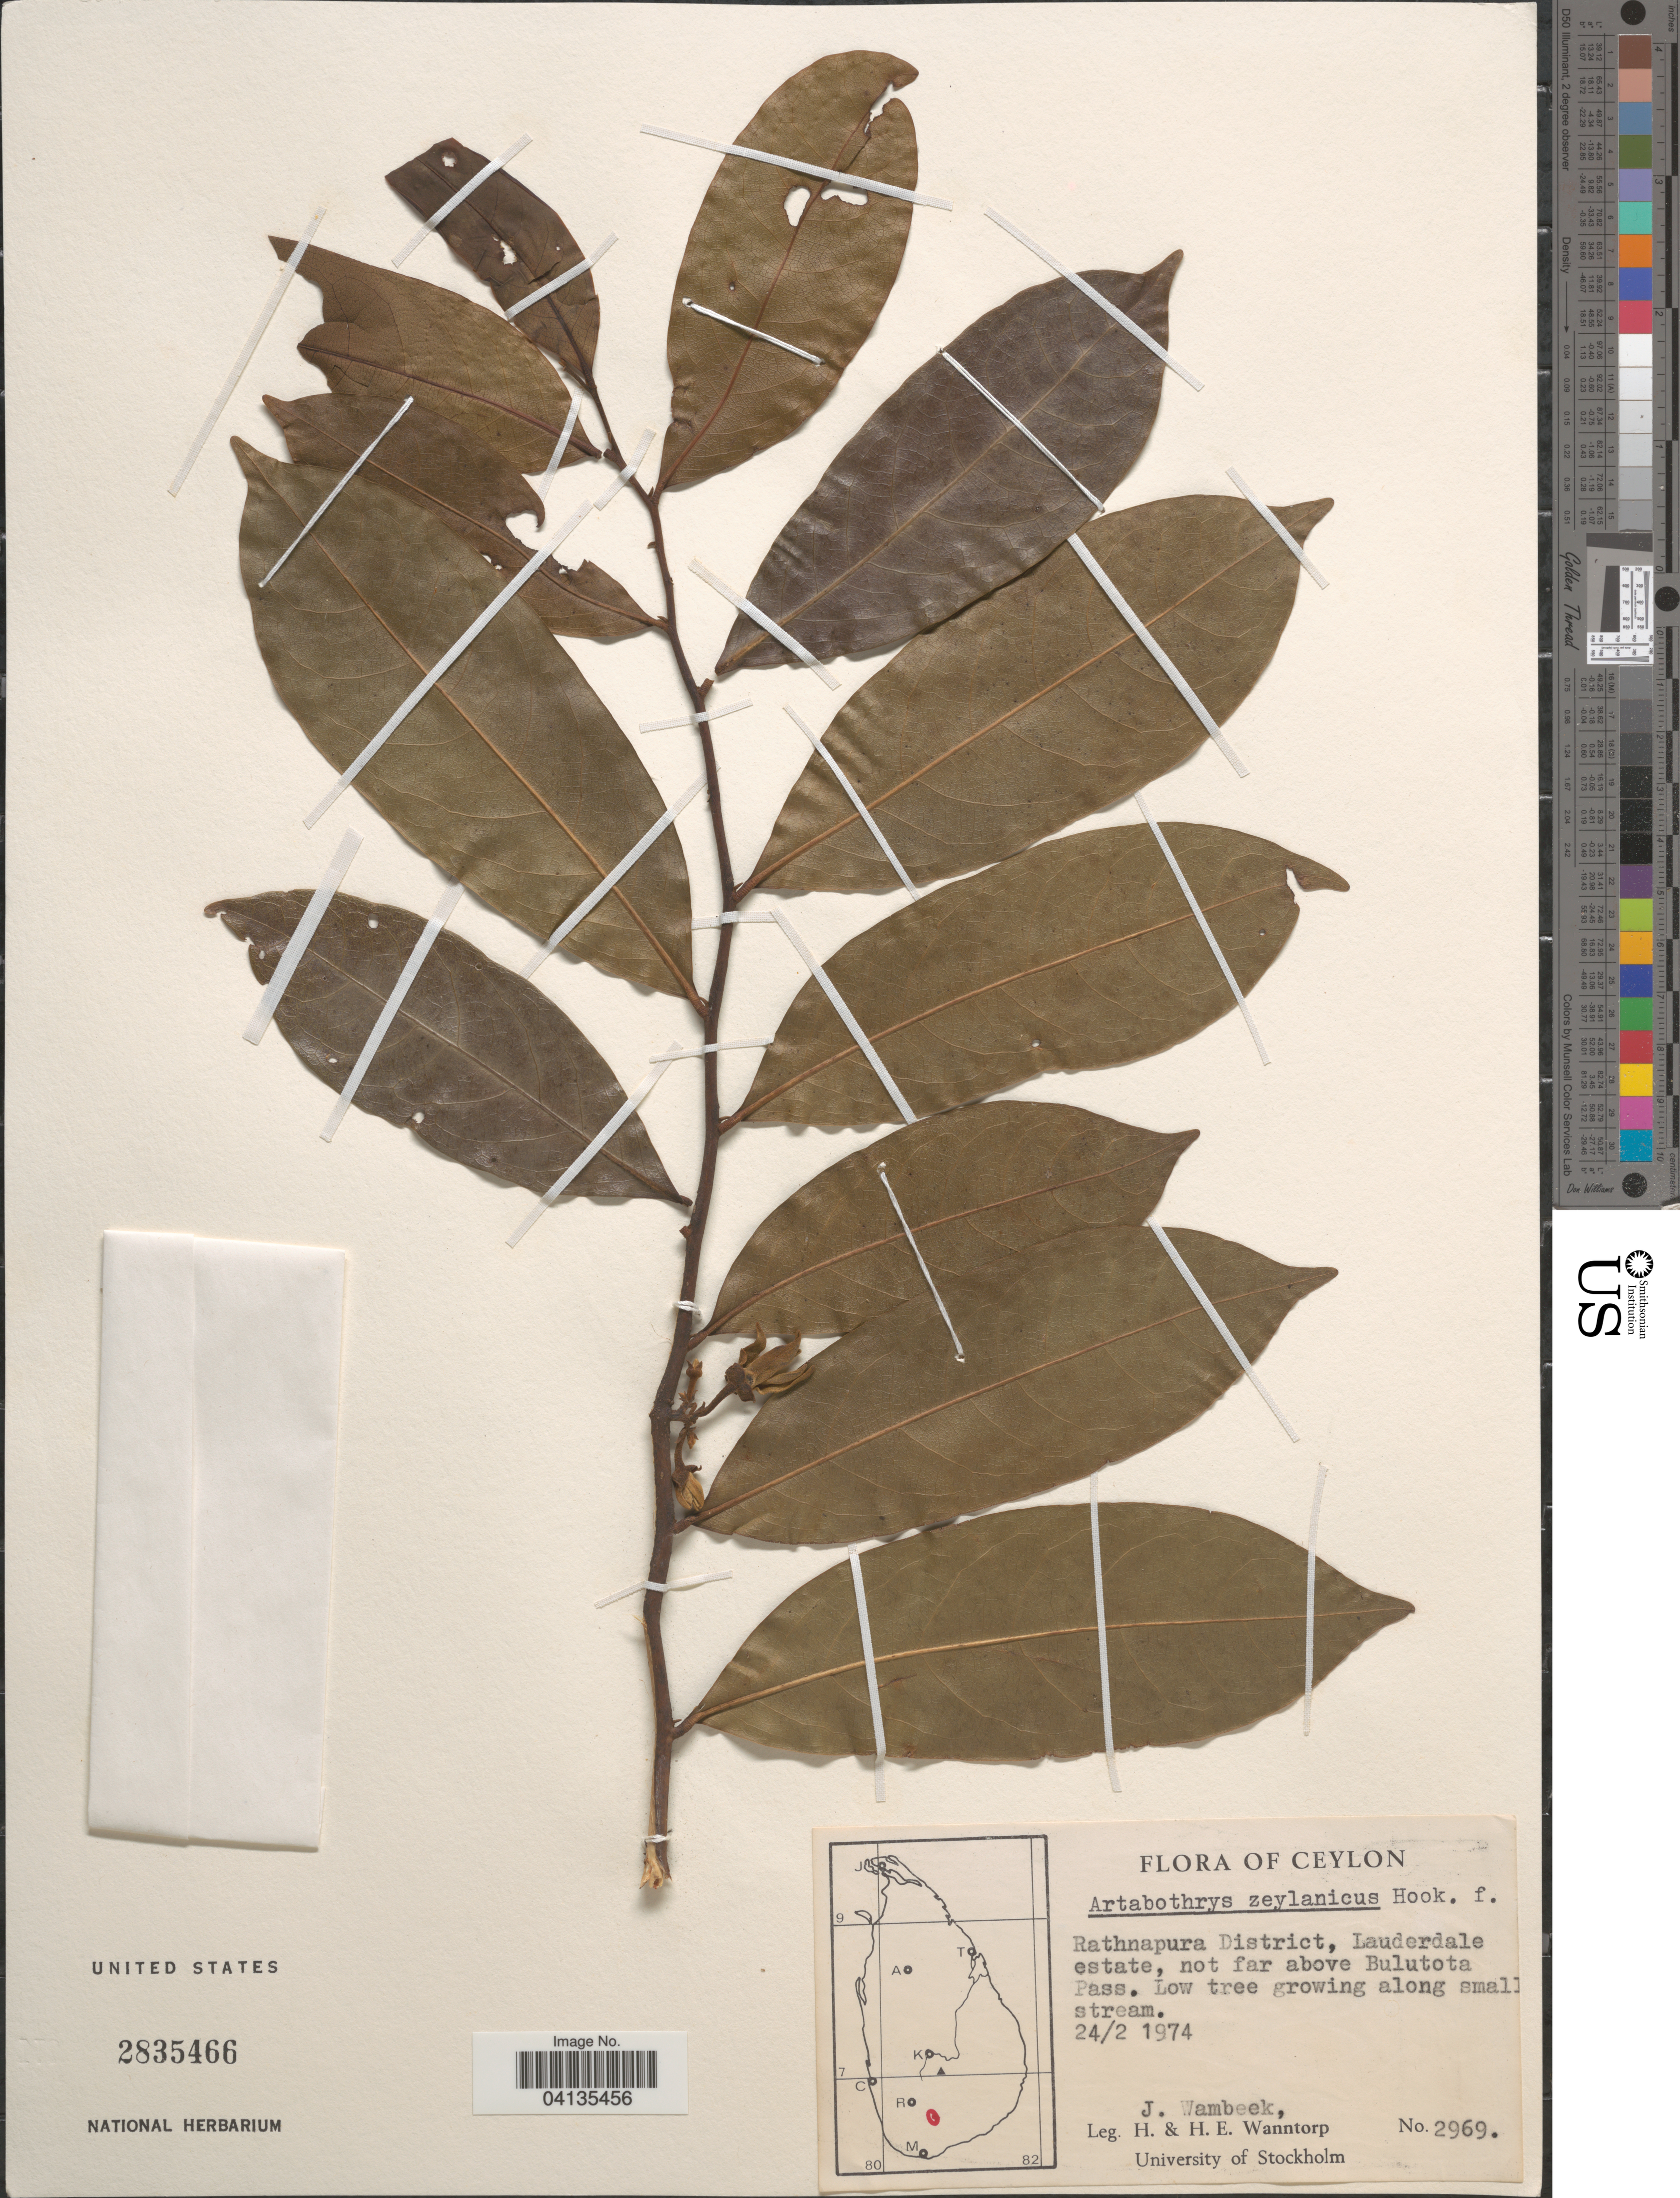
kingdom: Plantae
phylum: Tracheophyta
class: Magnoliopsida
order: Magnoliales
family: Annonaceae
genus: Artabotrys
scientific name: Artabotrys zeylanicus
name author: Hook. f. & Thomson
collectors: H. Wanntorp, H. Wanntorp & J. Wambeek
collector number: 2969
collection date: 1974-02-24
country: Sri Lanka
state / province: Sabaragamuwa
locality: Ceylon. Rathnapura District, Lauderdale estate, not far above Bulutota Pass.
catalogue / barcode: US 2835466